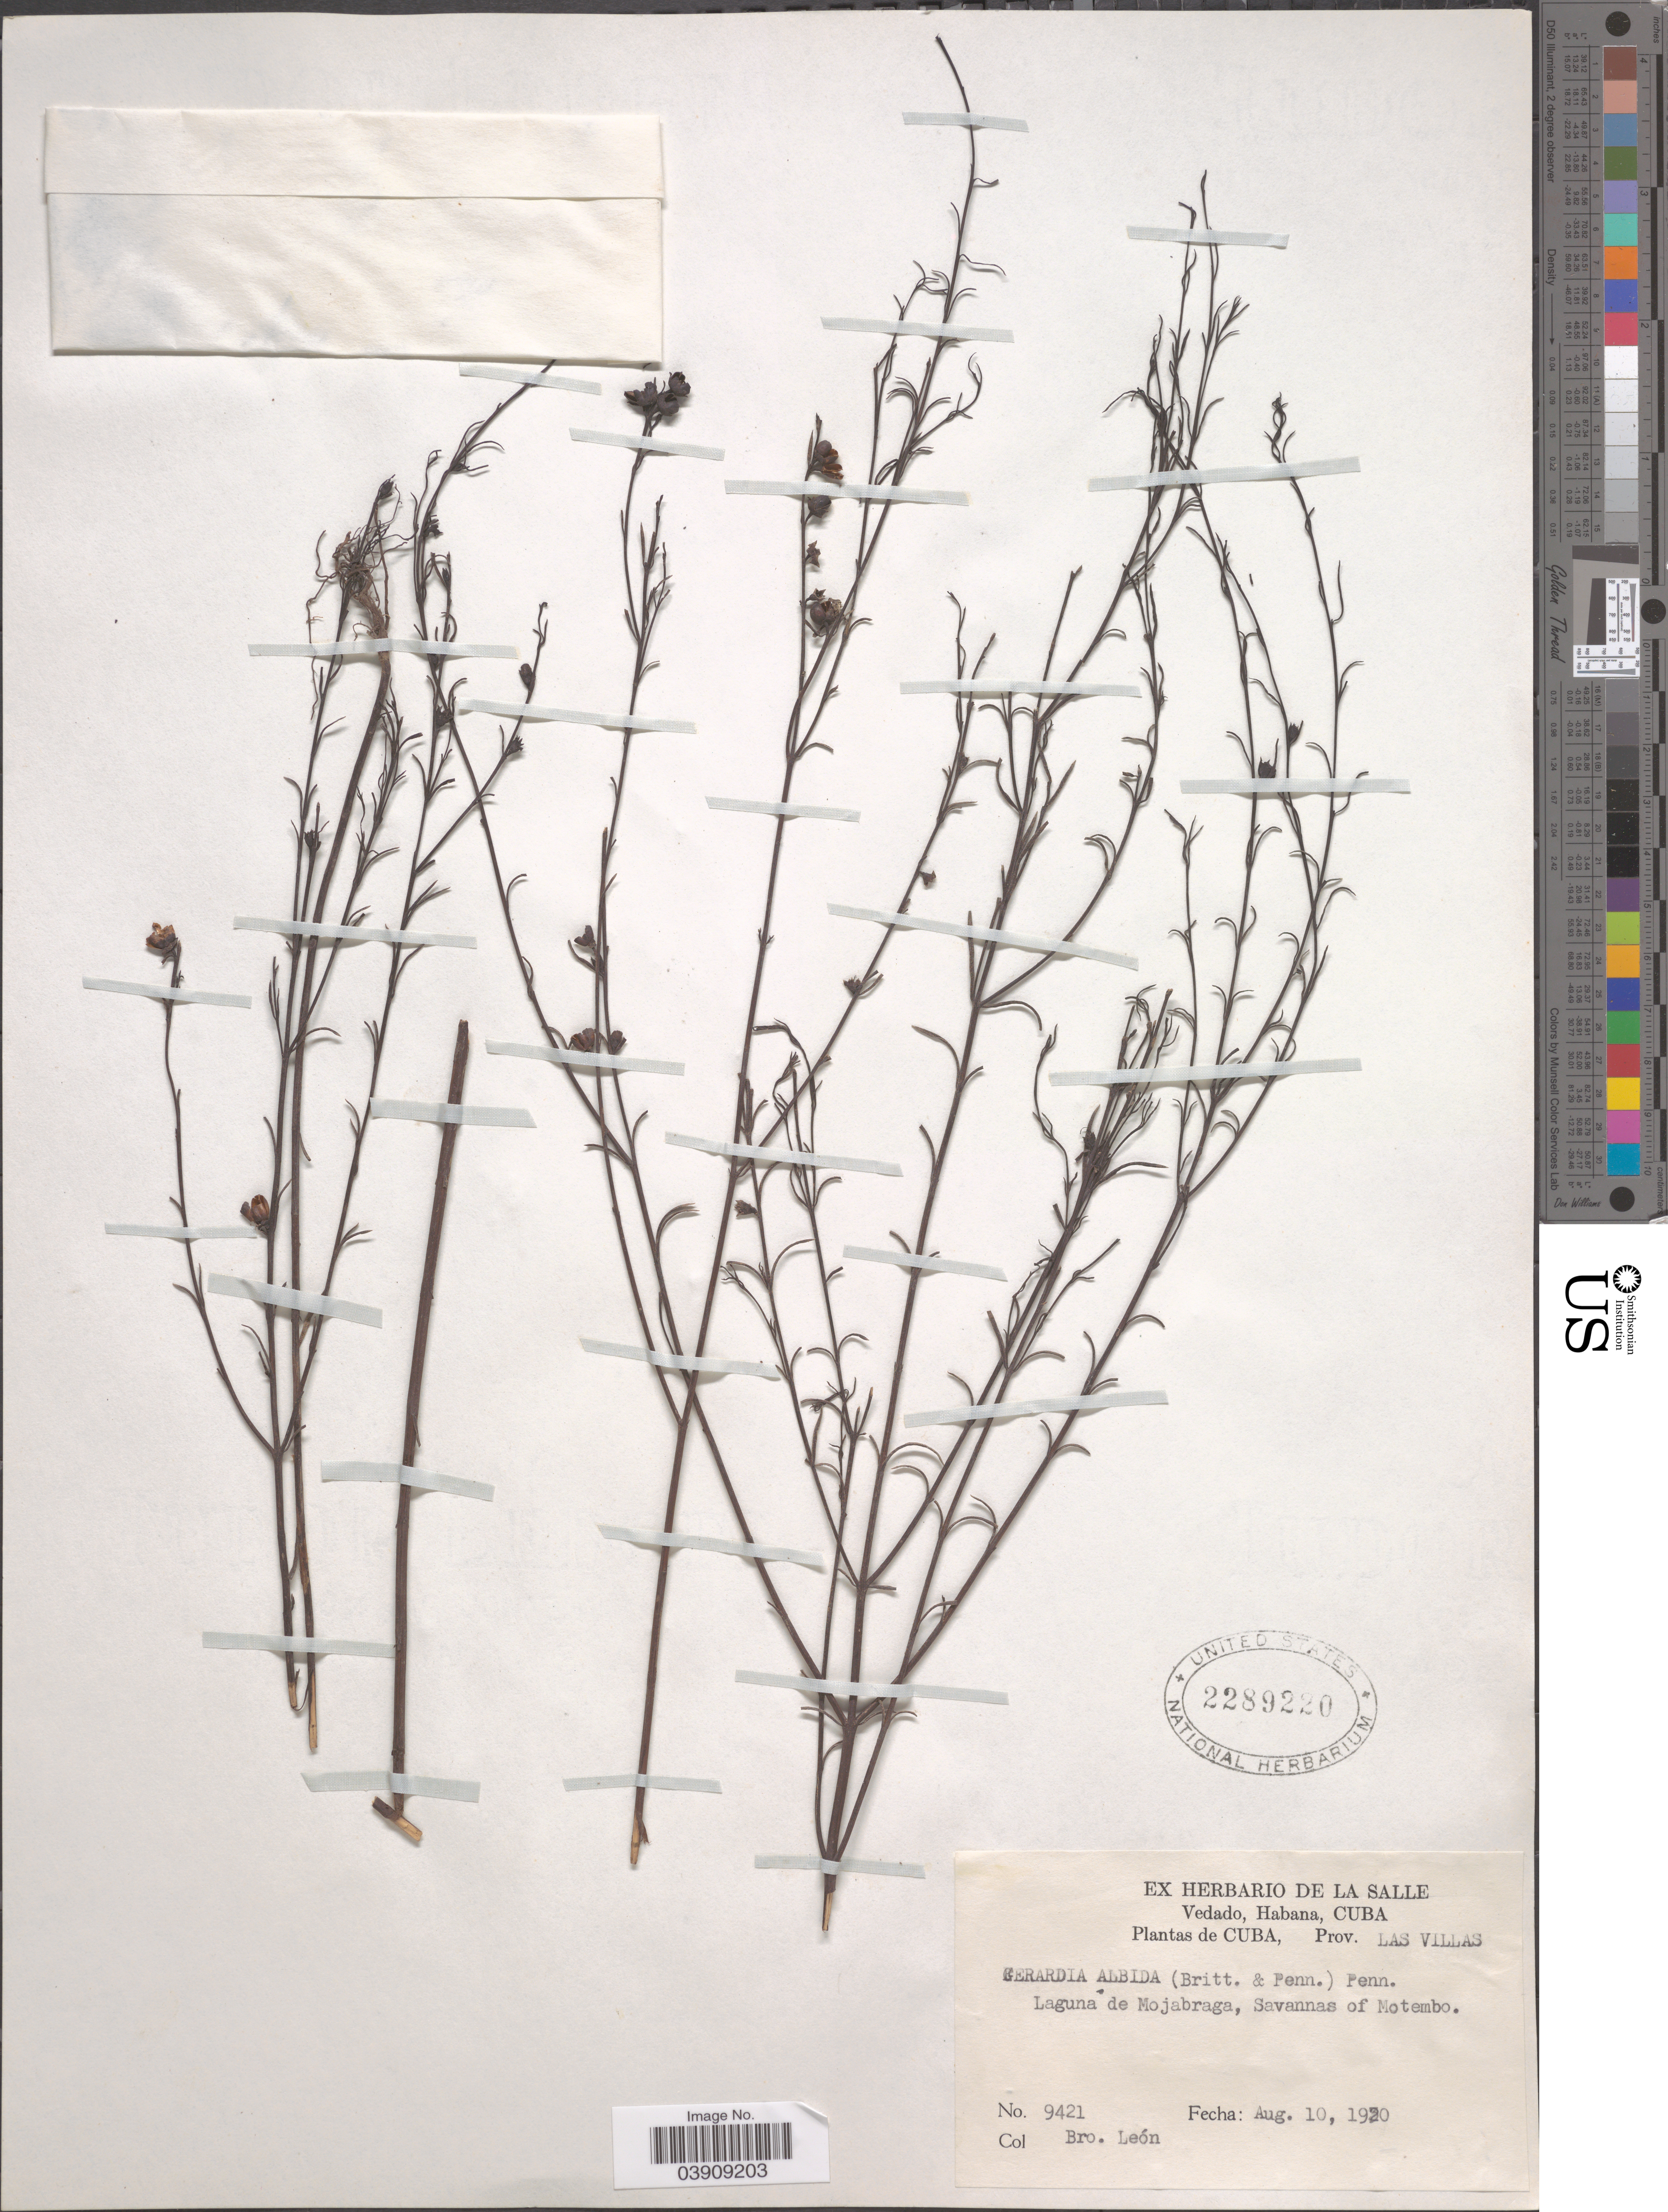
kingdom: Plantae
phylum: Tracheophyta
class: Magnoliopsida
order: Lamiales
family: Orobanchaceae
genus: Gerardia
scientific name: Gerardia albida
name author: (Britton & Pennell) Pennell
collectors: Bro. León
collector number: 9421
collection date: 1920-08-10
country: Cuba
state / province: Las Villas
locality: Laguna de Mojabraga, Savannas of Motembo.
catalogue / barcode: US 2289220